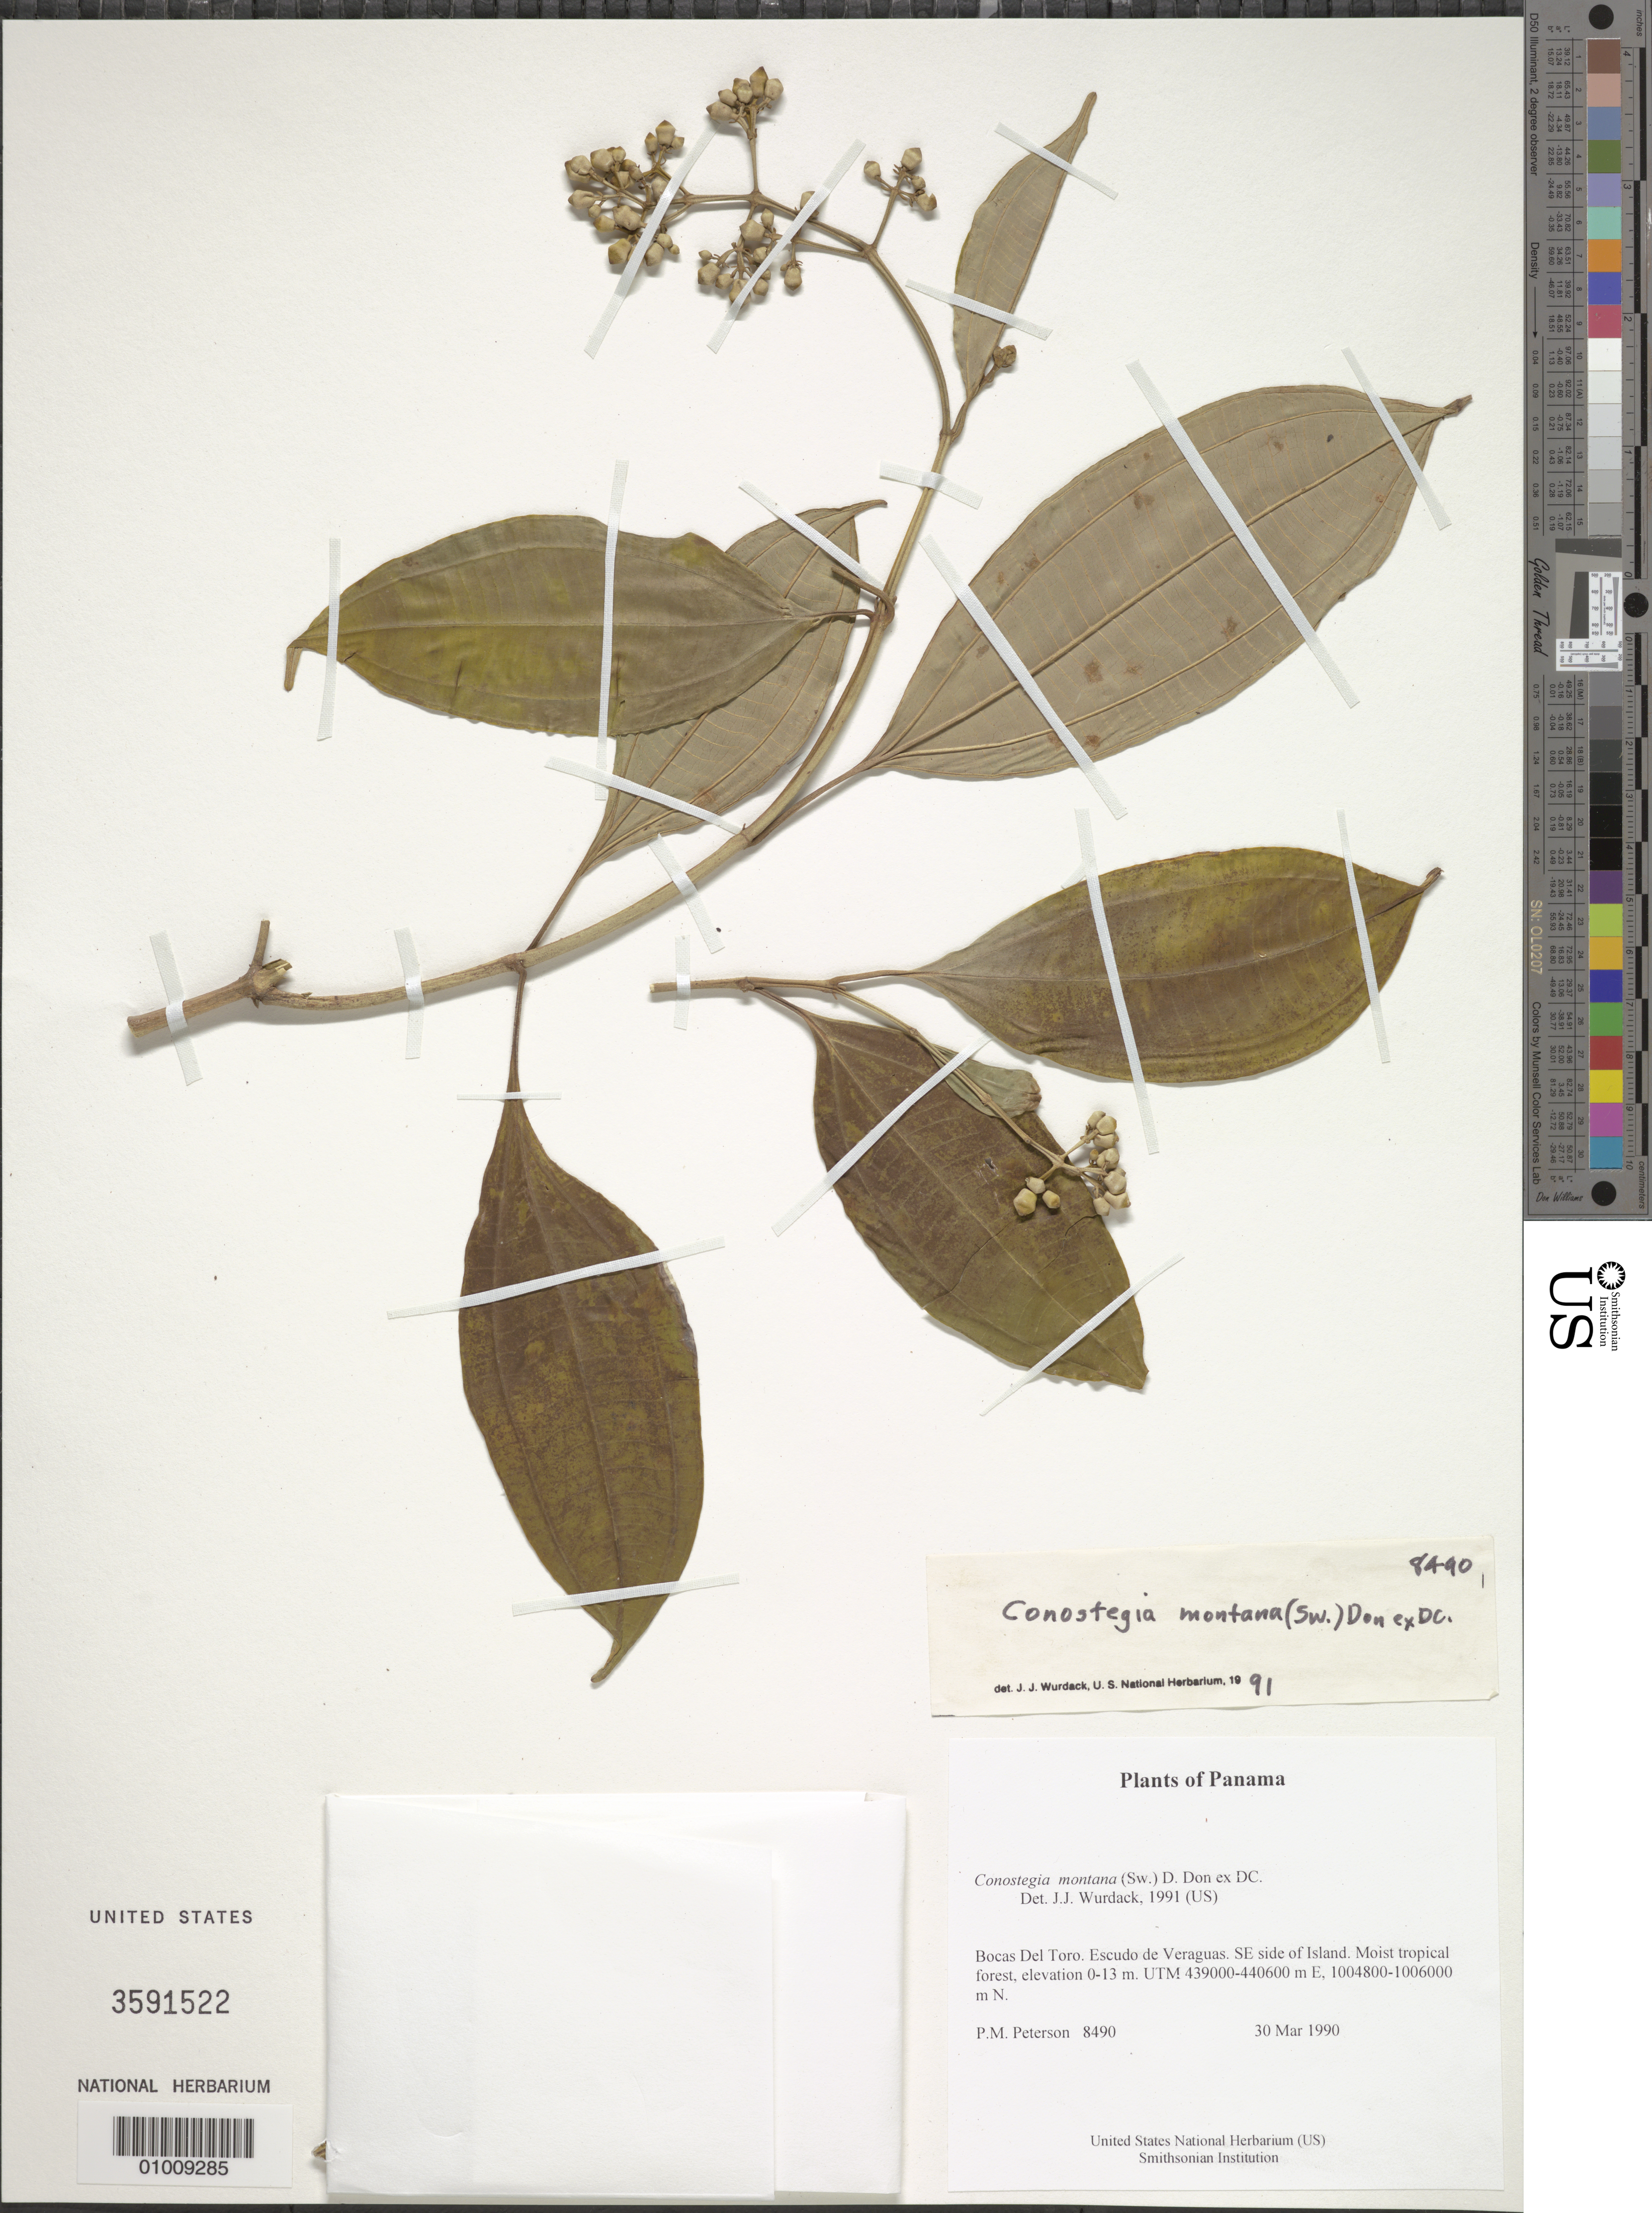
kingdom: Plantae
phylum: Tracheophyta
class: Magnoliopsida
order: Myrtales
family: Melastomataceae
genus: Conostegia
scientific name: Conostegia montana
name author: (Sw.) D. Don ex DC.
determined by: Wurdack, Kenneth J., (US), Smithsonian Institution - National Museum of Natural History (UNITED STATES)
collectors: P. M. Peterson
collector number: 08490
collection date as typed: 30 Mar 1990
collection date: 1990-03-30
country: Panama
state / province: Bocas del Toro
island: Escudo de Veraguas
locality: SE side of Island.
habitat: Moist tropical forest, UTM 439000-440600 m E. to 1004800-1006000 m N.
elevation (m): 0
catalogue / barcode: US 3591522